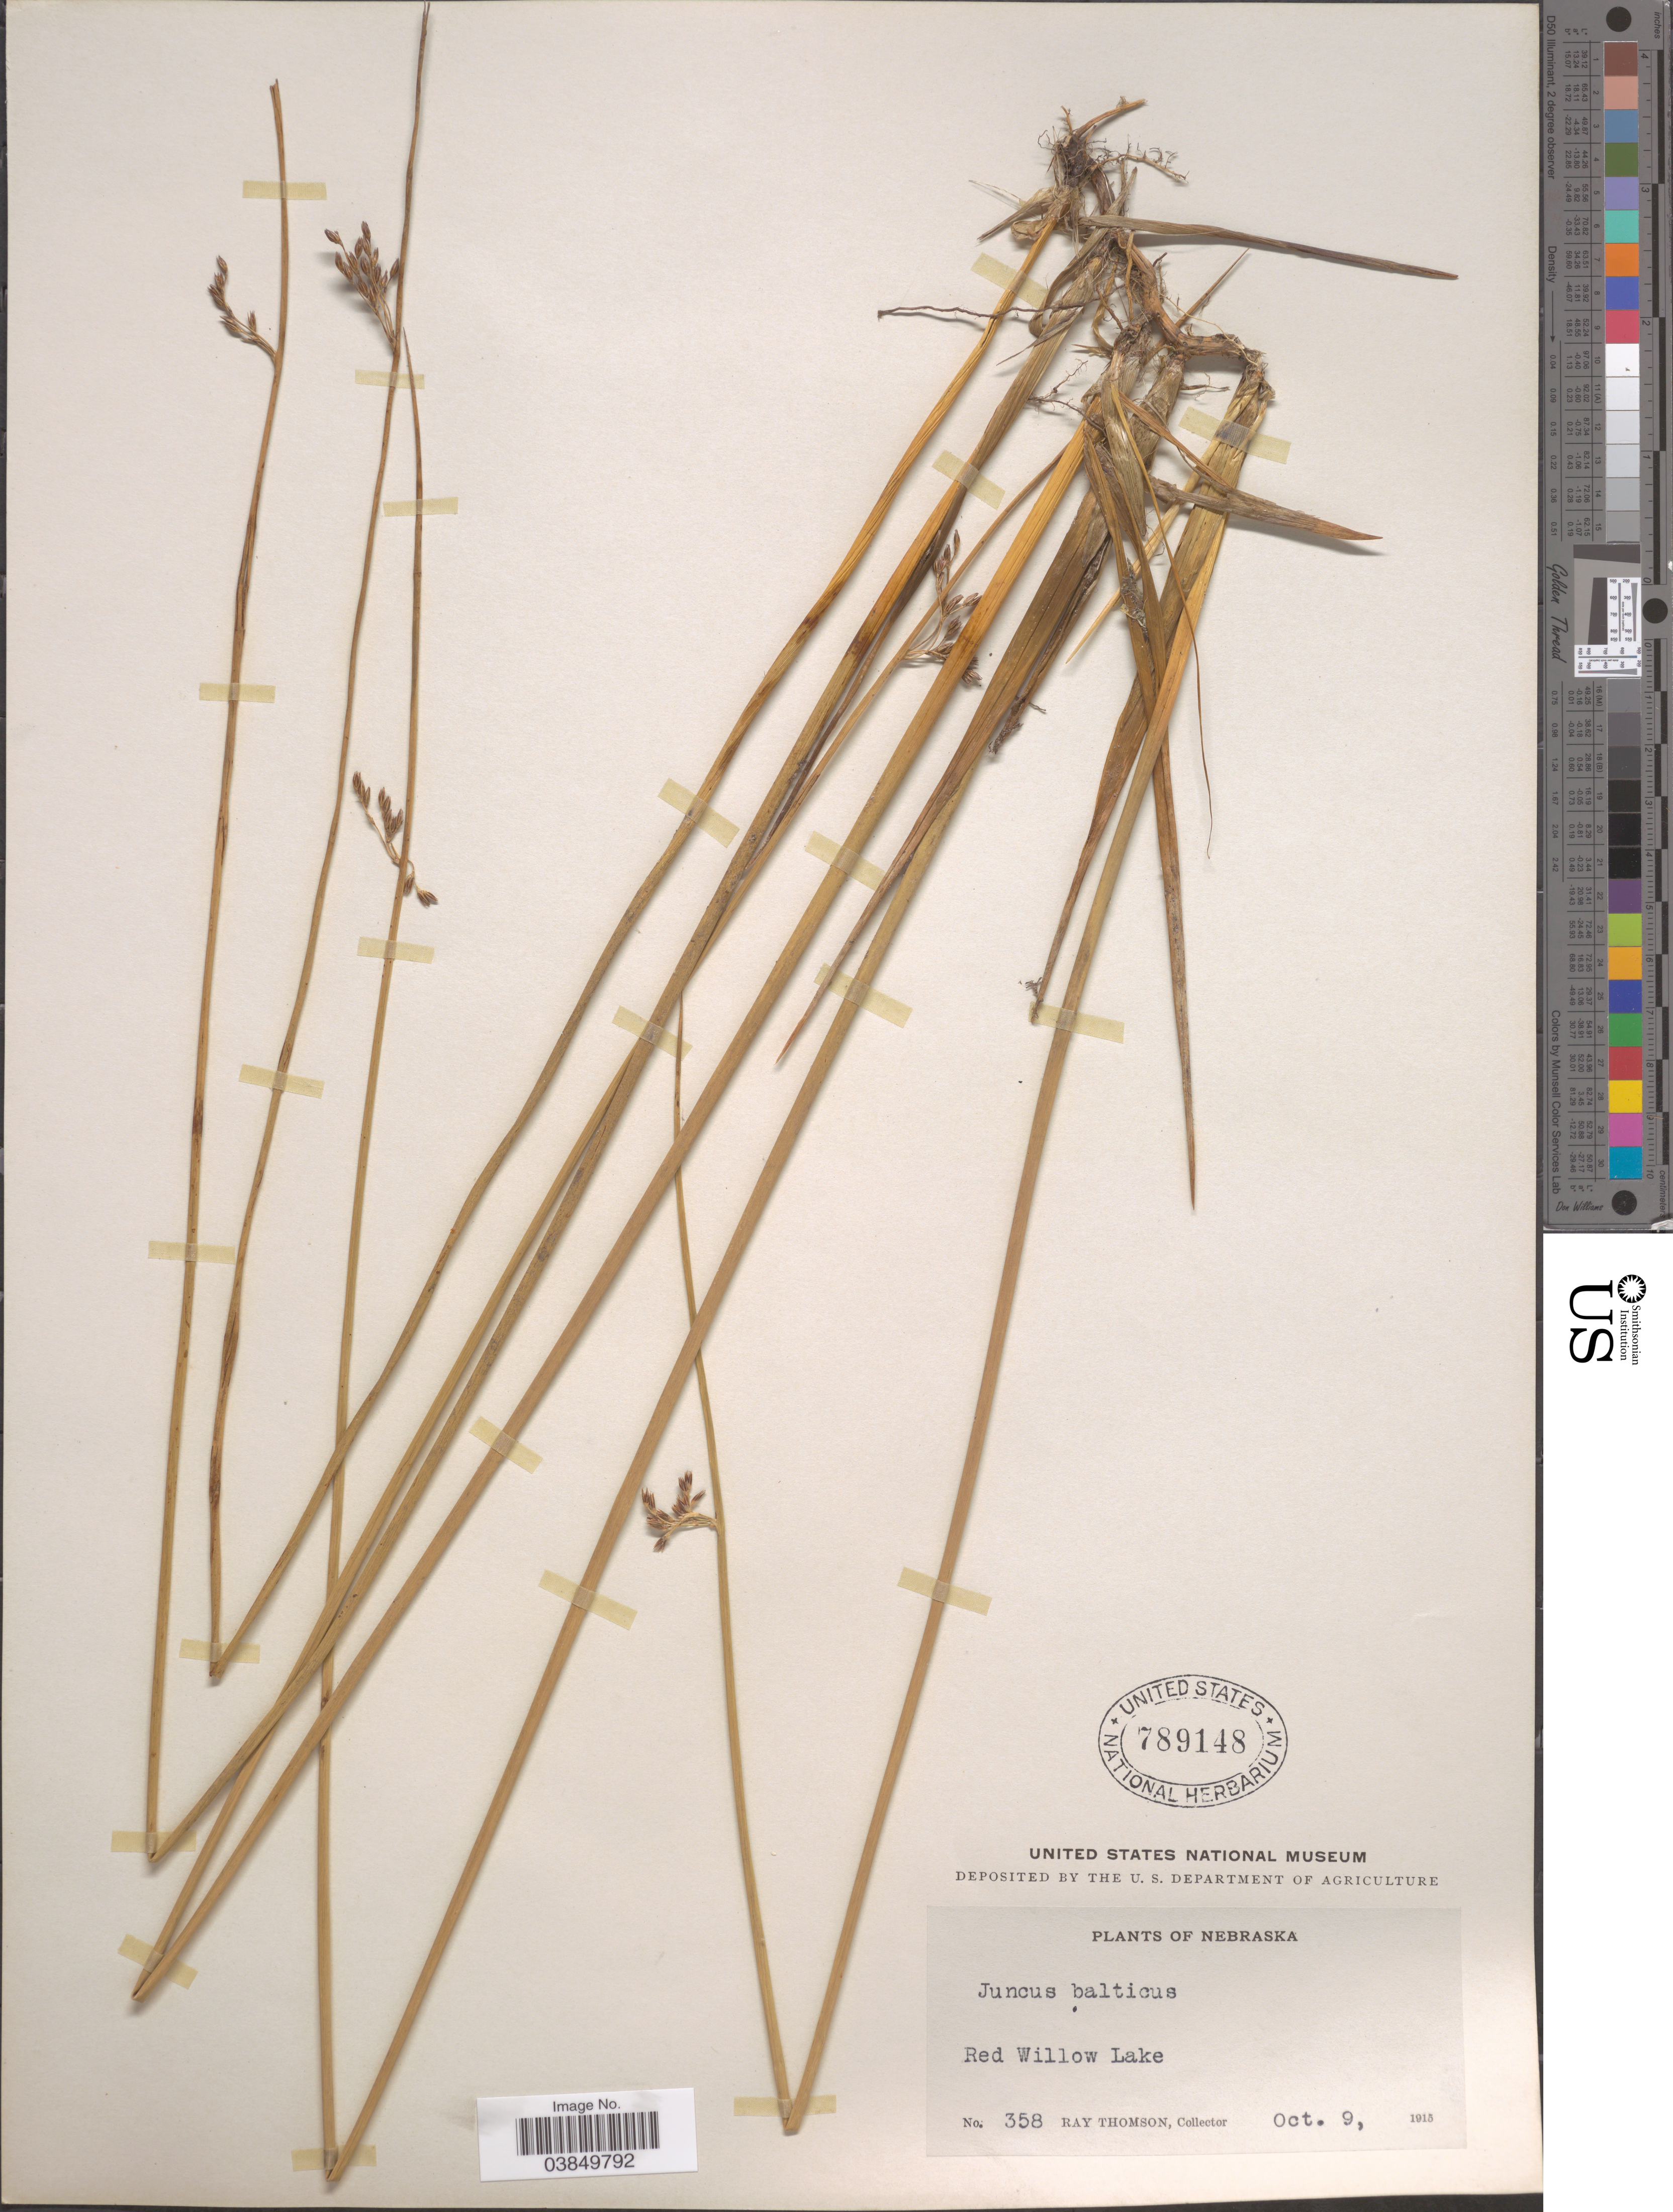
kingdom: Plantae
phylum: Tracheophyta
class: Liliopsida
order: Poales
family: Juncaceae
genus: Juncus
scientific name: Juncus balticus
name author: Willd.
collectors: R. Thomson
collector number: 358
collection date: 1915-10-09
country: United States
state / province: Nebraska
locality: Red Willow Lake.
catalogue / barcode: US 789148